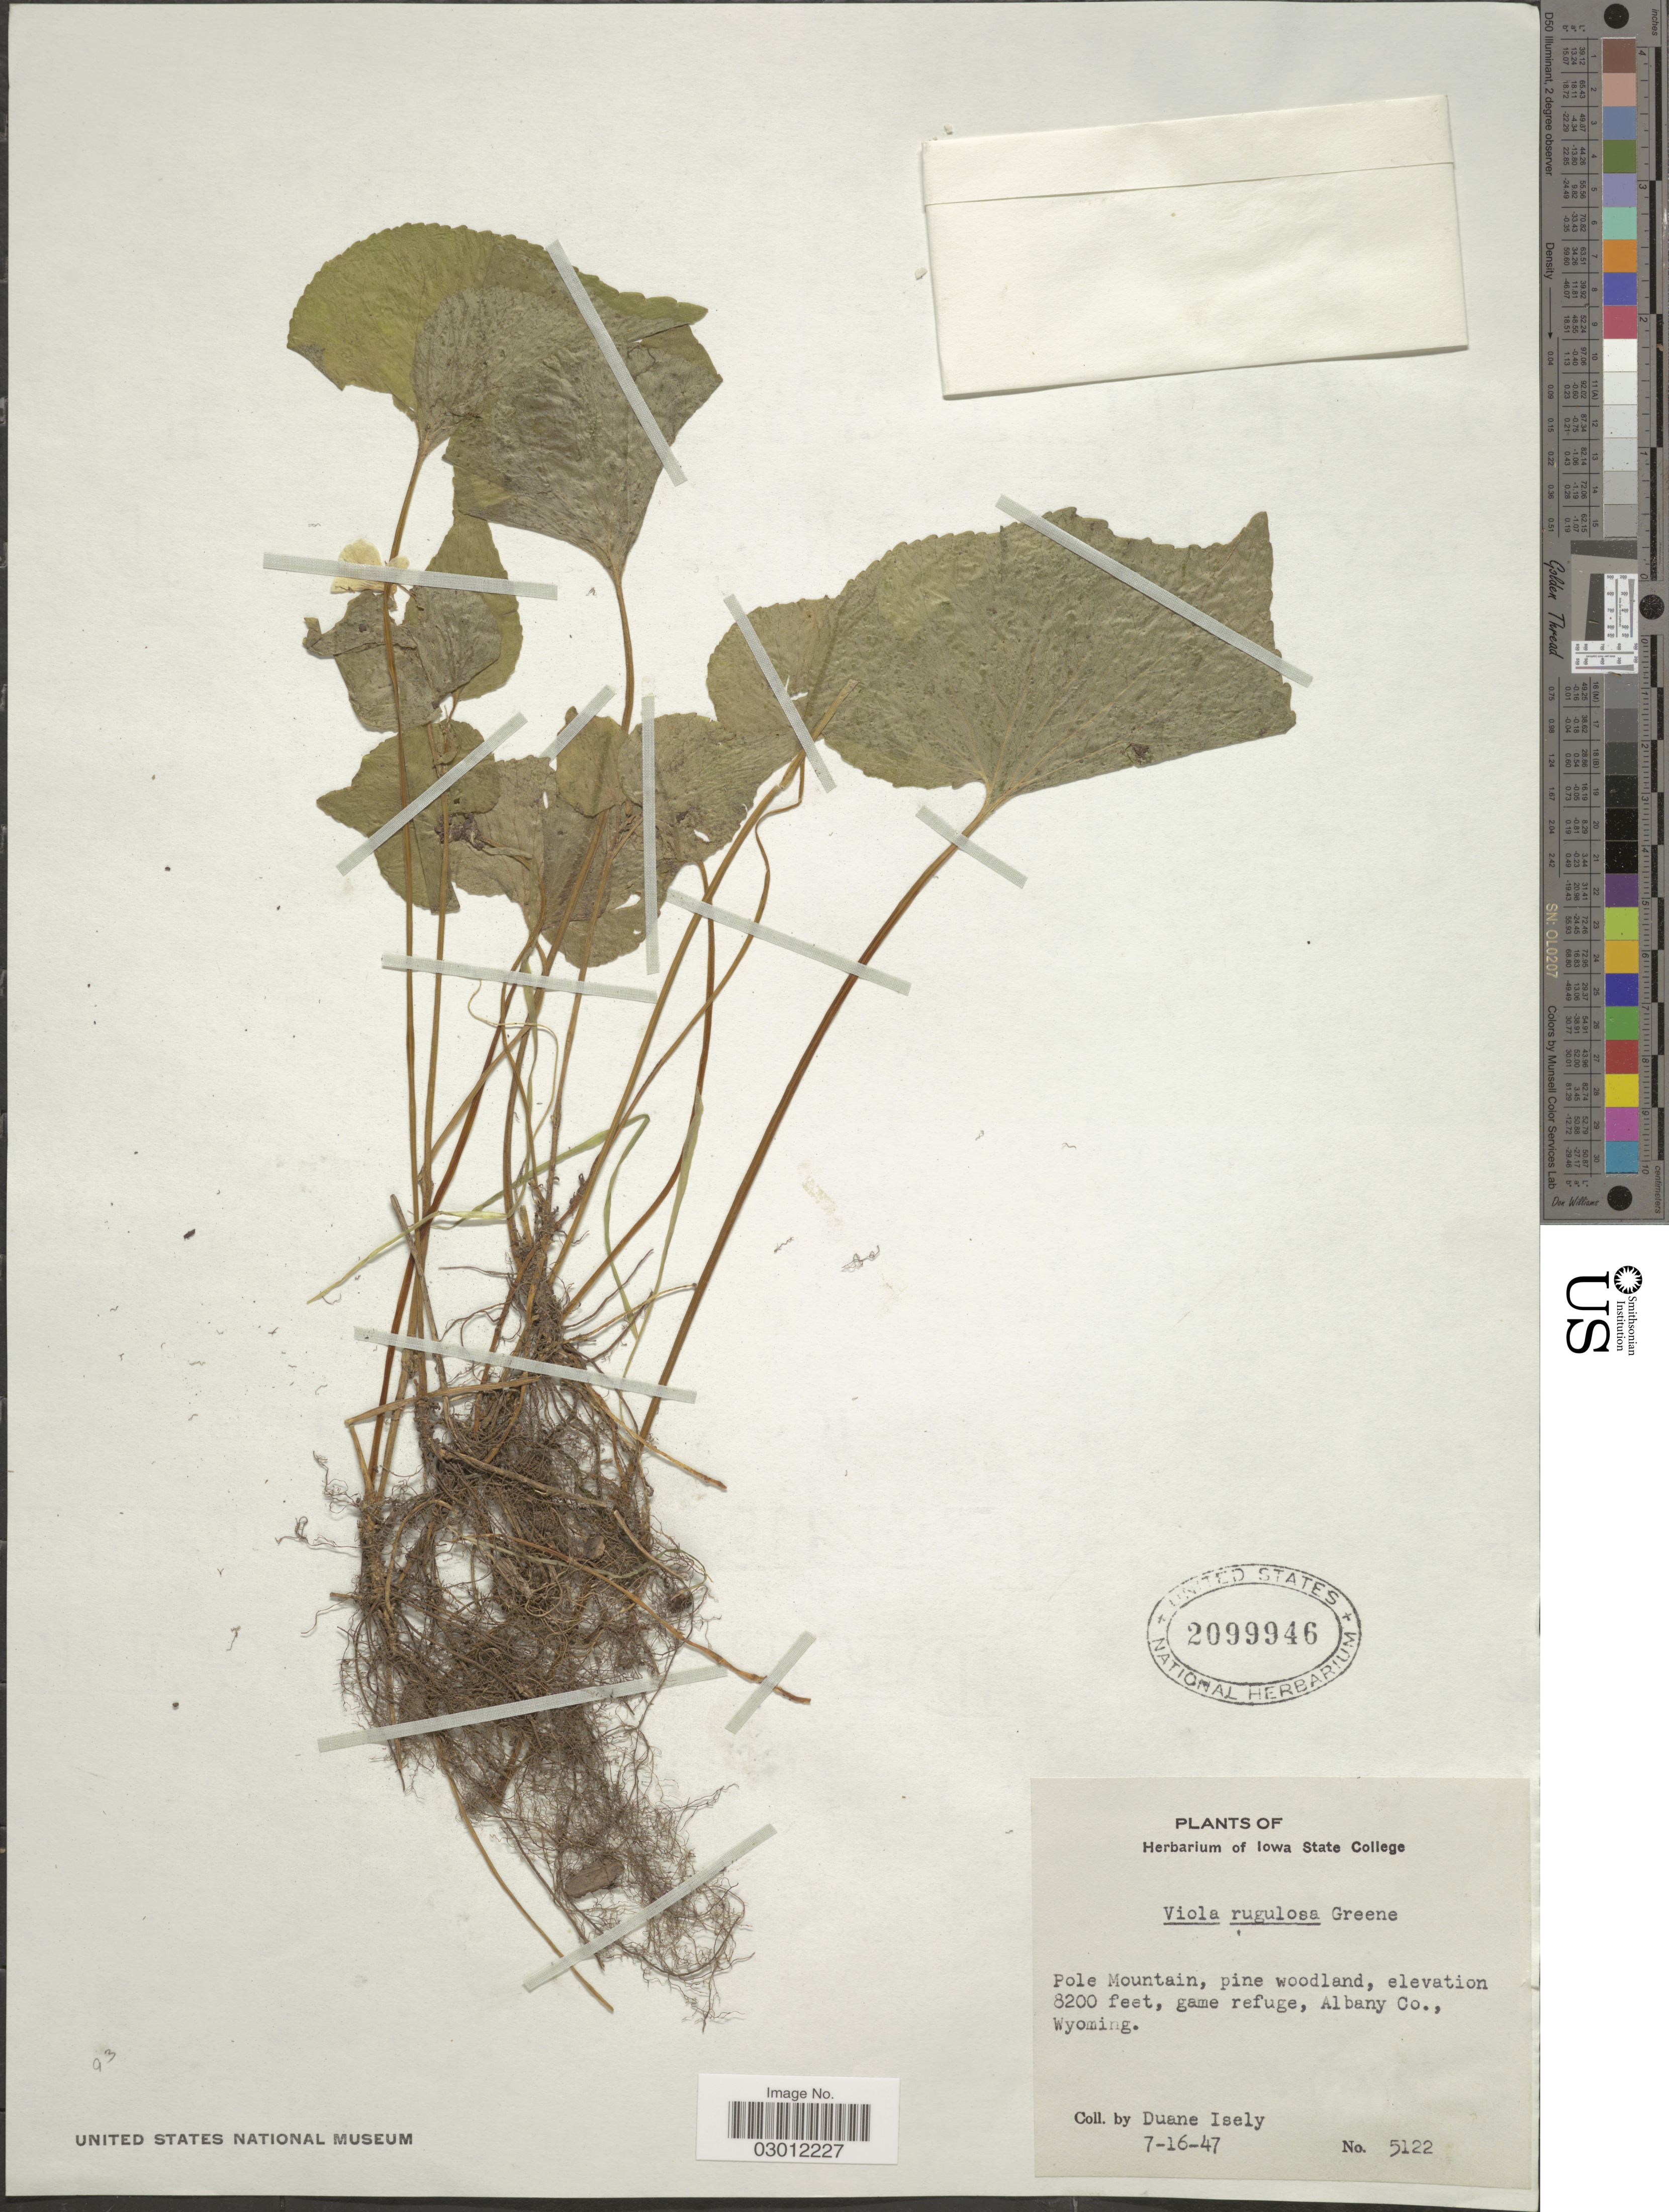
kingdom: Plantae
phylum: Tracheophyta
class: Magnoliopsida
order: Malpighiales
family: Violaceae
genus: Viola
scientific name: Viola canadensis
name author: L.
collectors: D. Isely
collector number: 5122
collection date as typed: Transcribed d/m/y: 16/7/47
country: United States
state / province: Wyoming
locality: Pole Mountain, game refuge, Albany Co.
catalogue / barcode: US 2099946